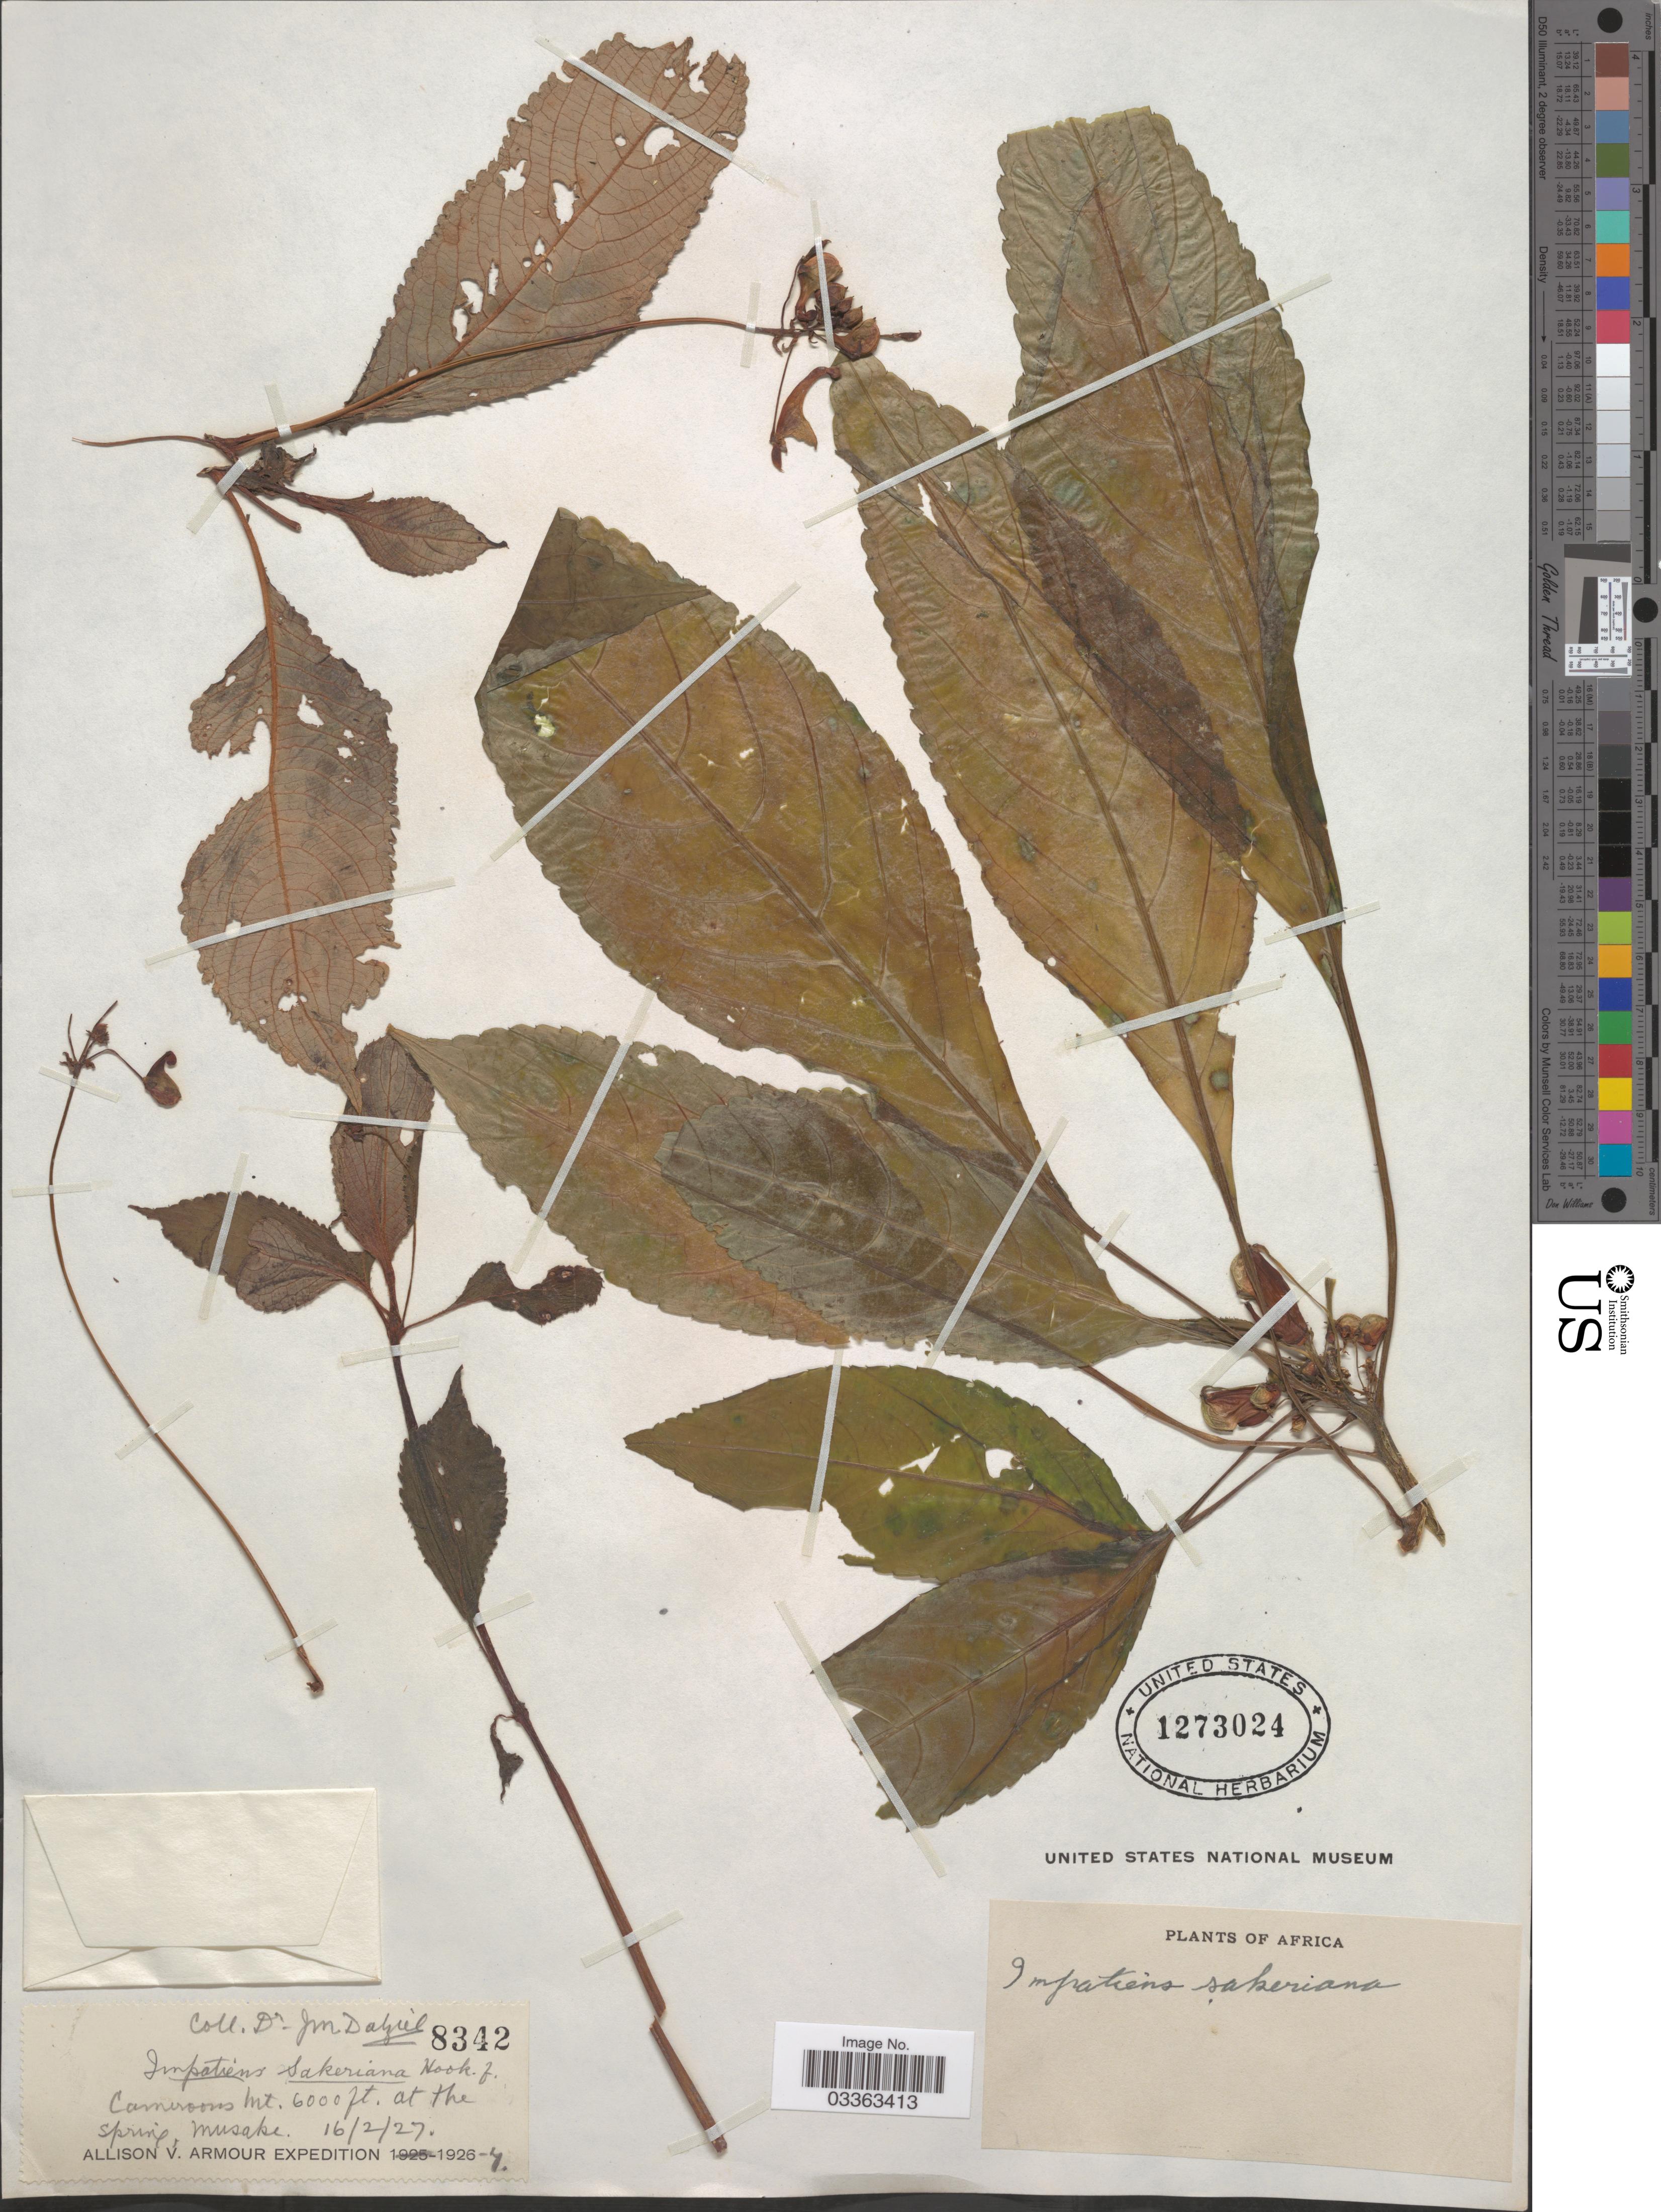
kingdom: Plantae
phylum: Tracheophyta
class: Magnoliopsida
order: Ericales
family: Balsaminaceae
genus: Impatiens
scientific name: Impatiens sakeriana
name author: Hook. f.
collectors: J. Dalziel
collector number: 8342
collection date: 1927-02-16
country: Cameroon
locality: Cameroons Mt, at the Spring, Musake.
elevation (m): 1829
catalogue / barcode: US 1273024